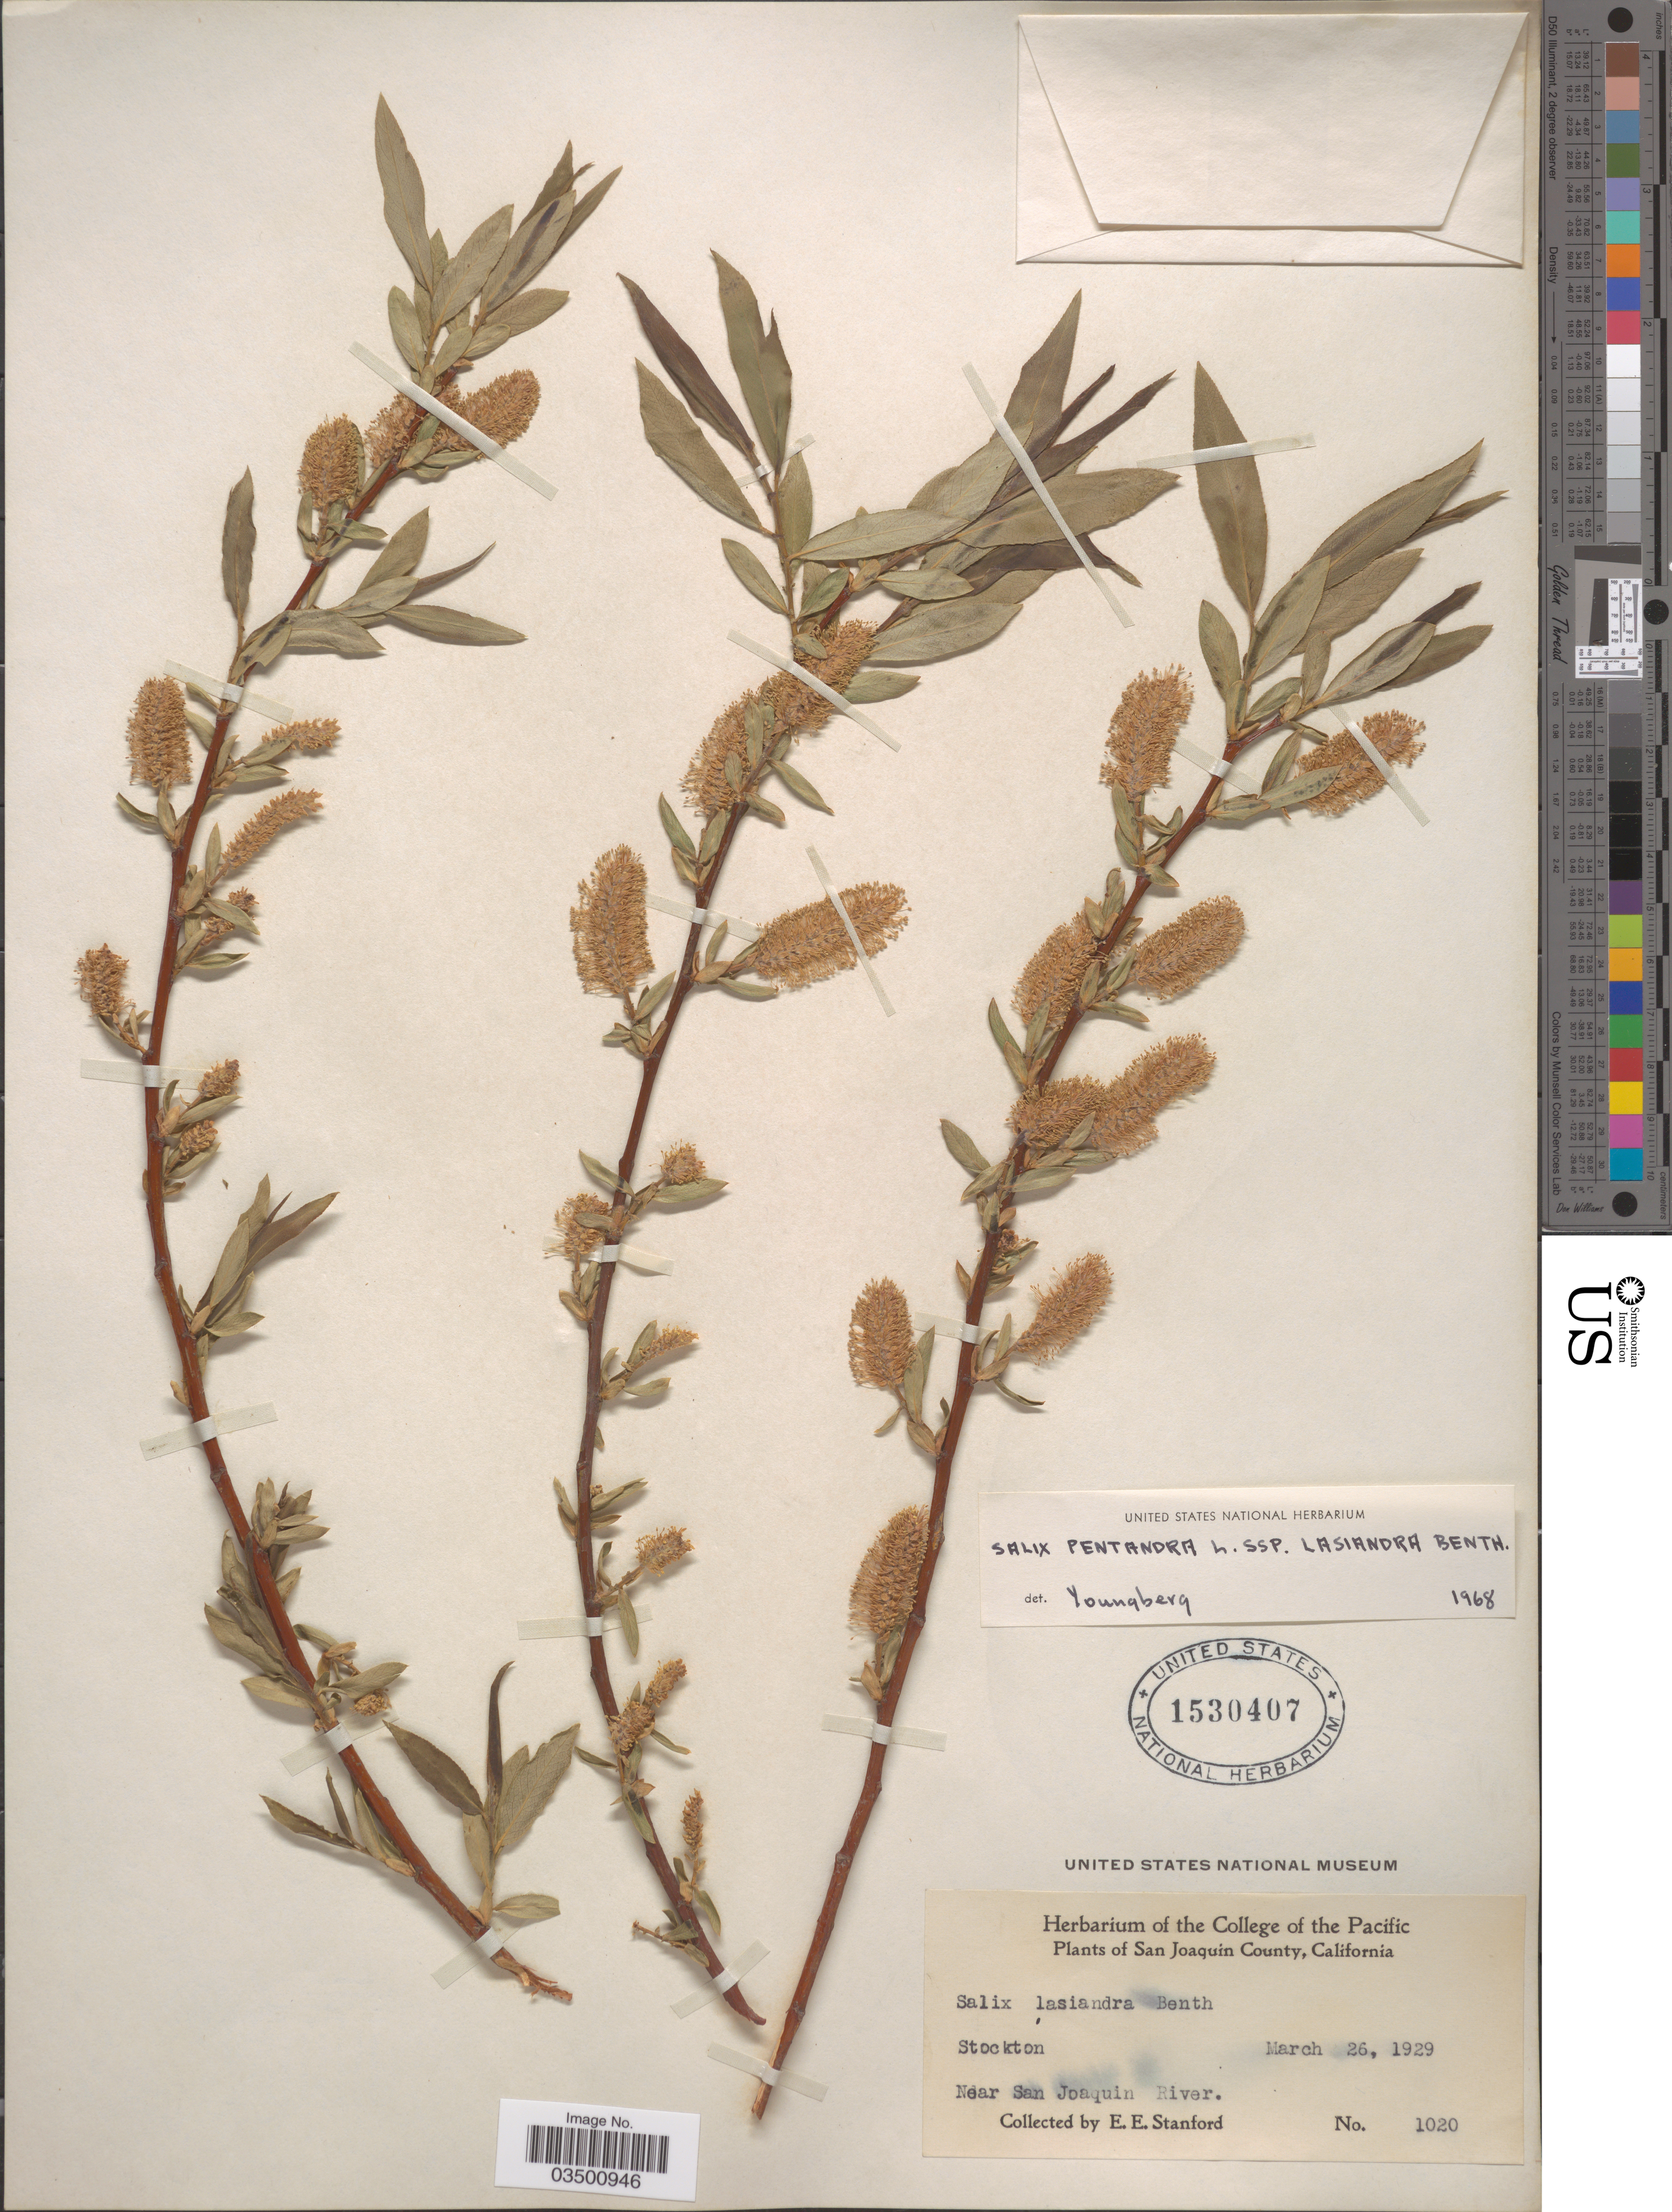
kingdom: Plantae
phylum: Tracheophyta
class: Magnoliopsida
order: Malpighiales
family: Salicaceae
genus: Salix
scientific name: Salix lasiandra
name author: Benth.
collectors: E. Stanford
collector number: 1020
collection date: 1929-03-26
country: United States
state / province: California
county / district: San Joaquin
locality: San Joaquin County. Stockton. Near San Joaquin River.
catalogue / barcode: US 1530407